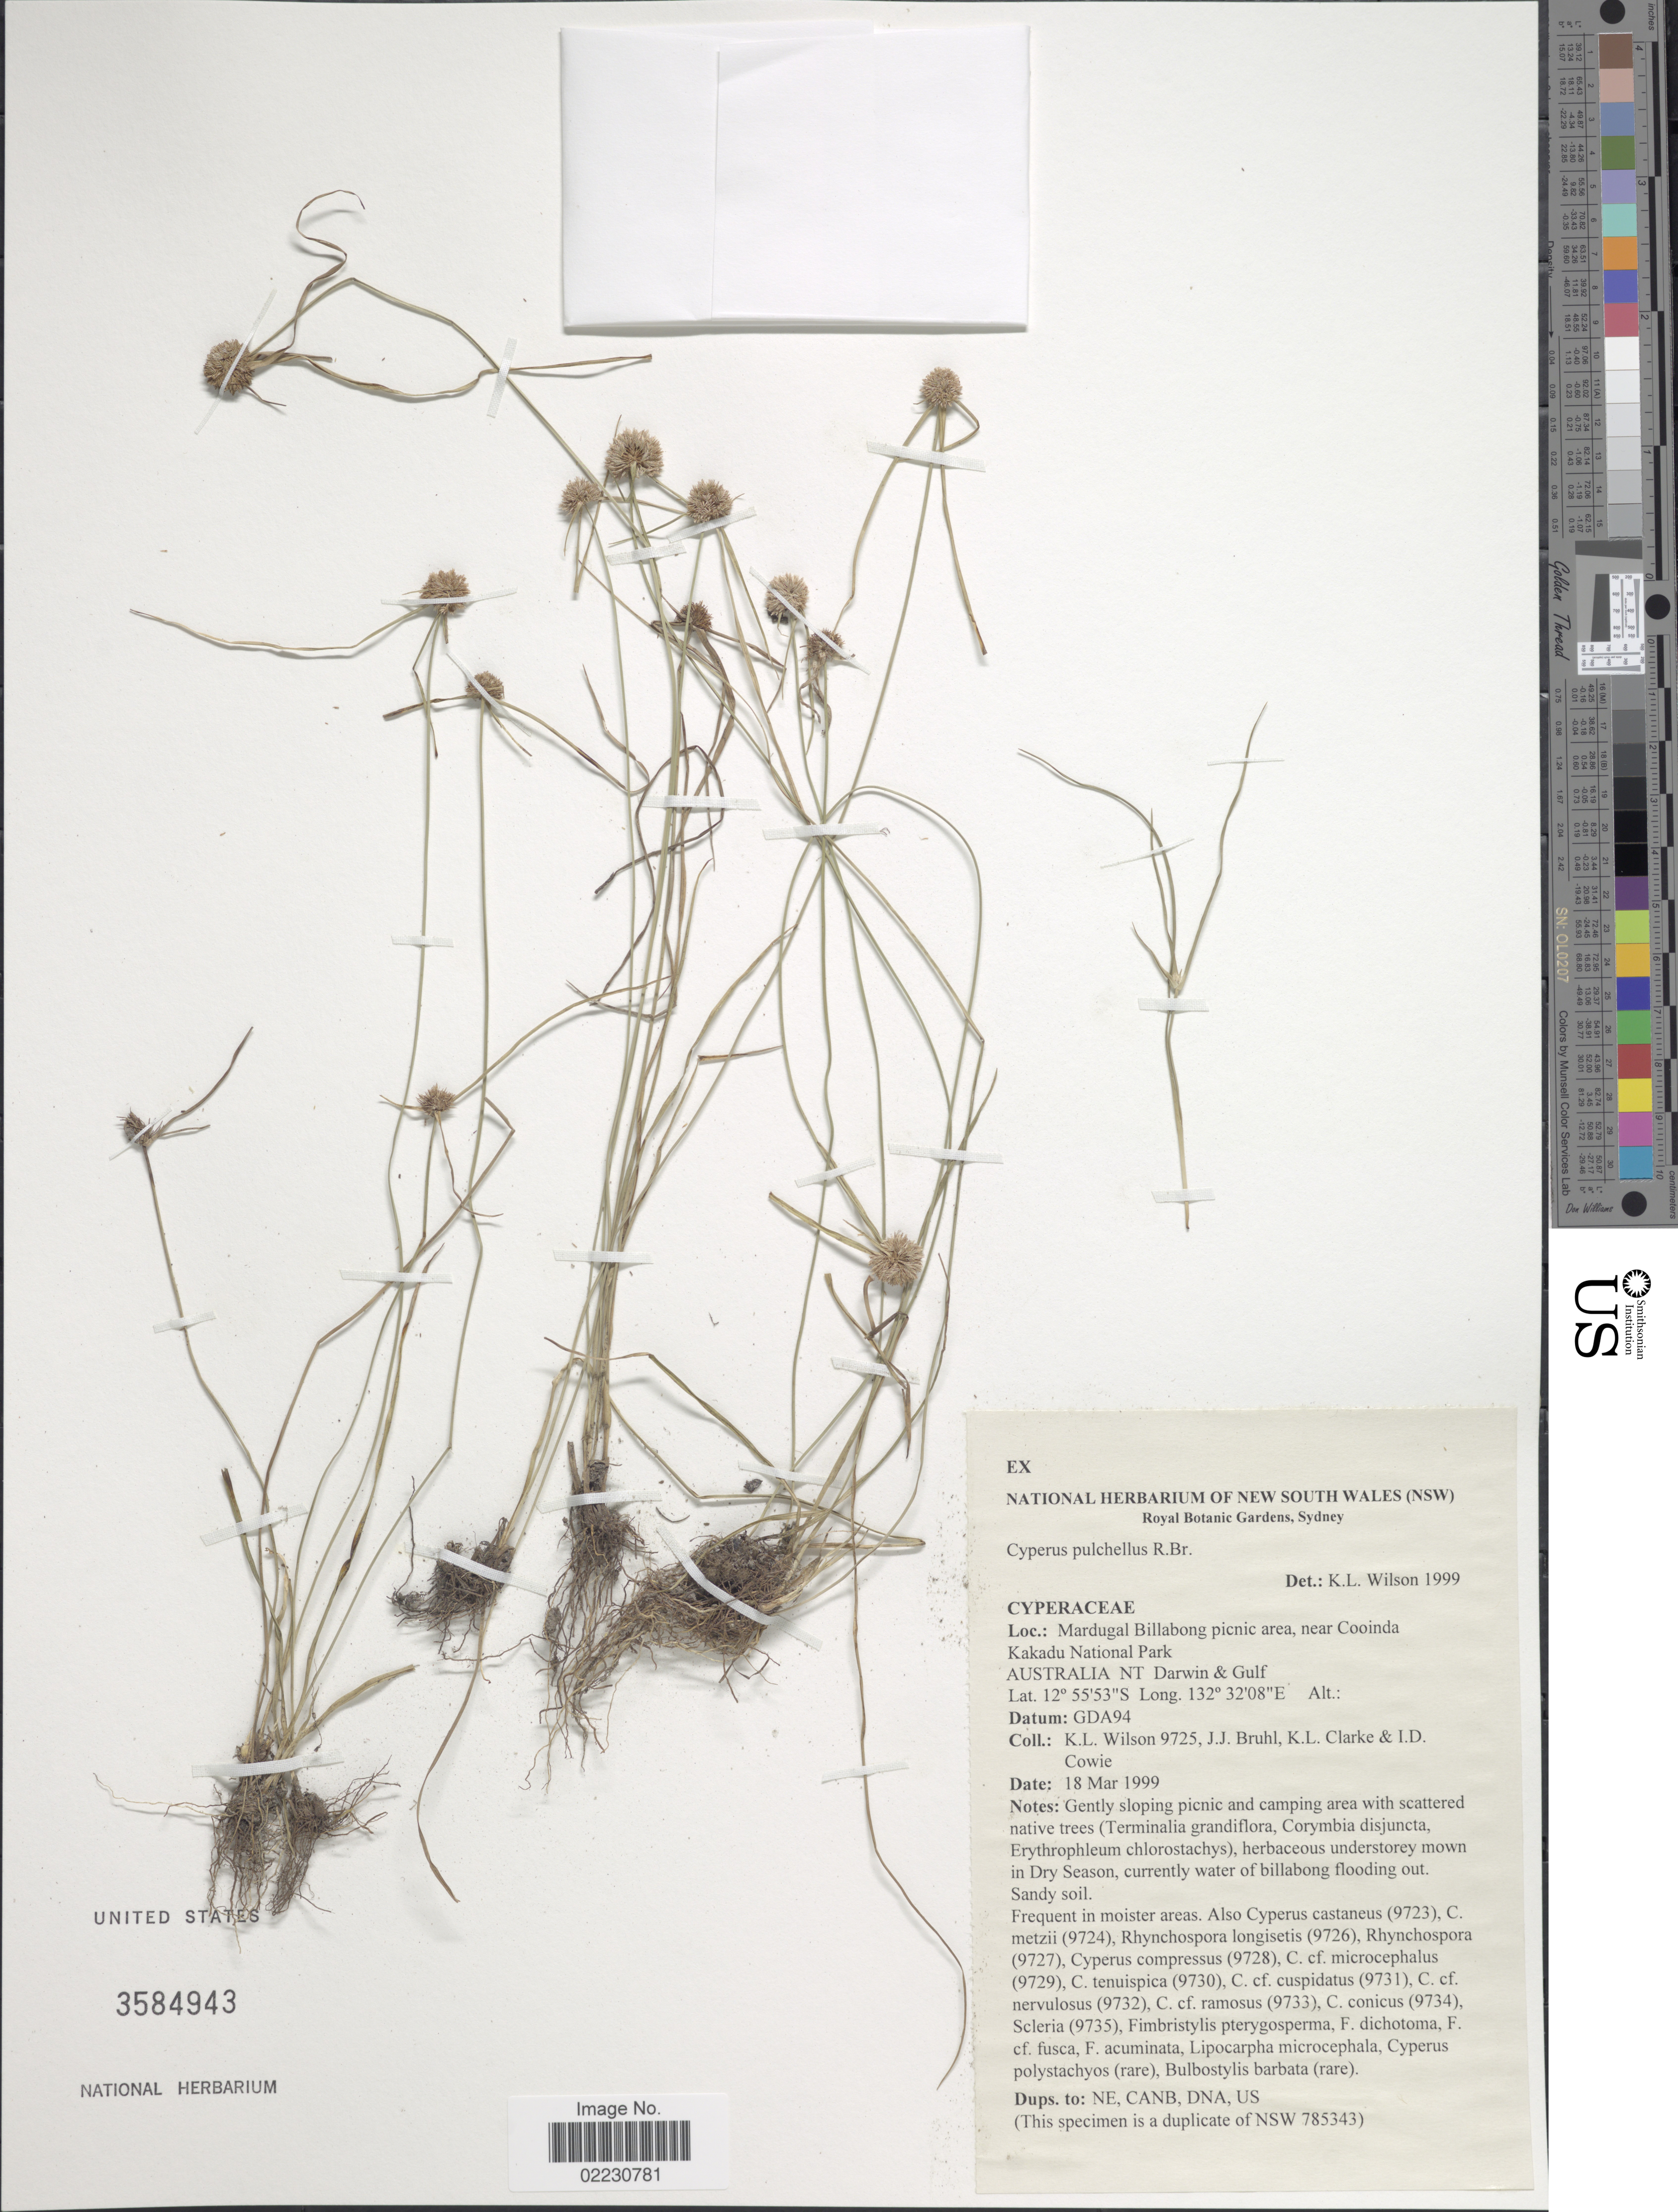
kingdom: Plantae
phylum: Tracheophyta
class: Liliopsida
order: Poales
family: Cyperaceae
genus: Cyperus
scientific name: Cyperus pulchellus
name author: R. Br.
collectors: K. L. Wilson, J. Bruhl, K. Clarke & I. Cowie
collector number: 9725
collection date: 1999-03-18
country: Australia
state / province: Northern Territory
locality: Mardugal Billabong picnic area, near Cooinda Kakadu National Park, NT Darwin & Gulf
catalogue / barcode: US 3584943